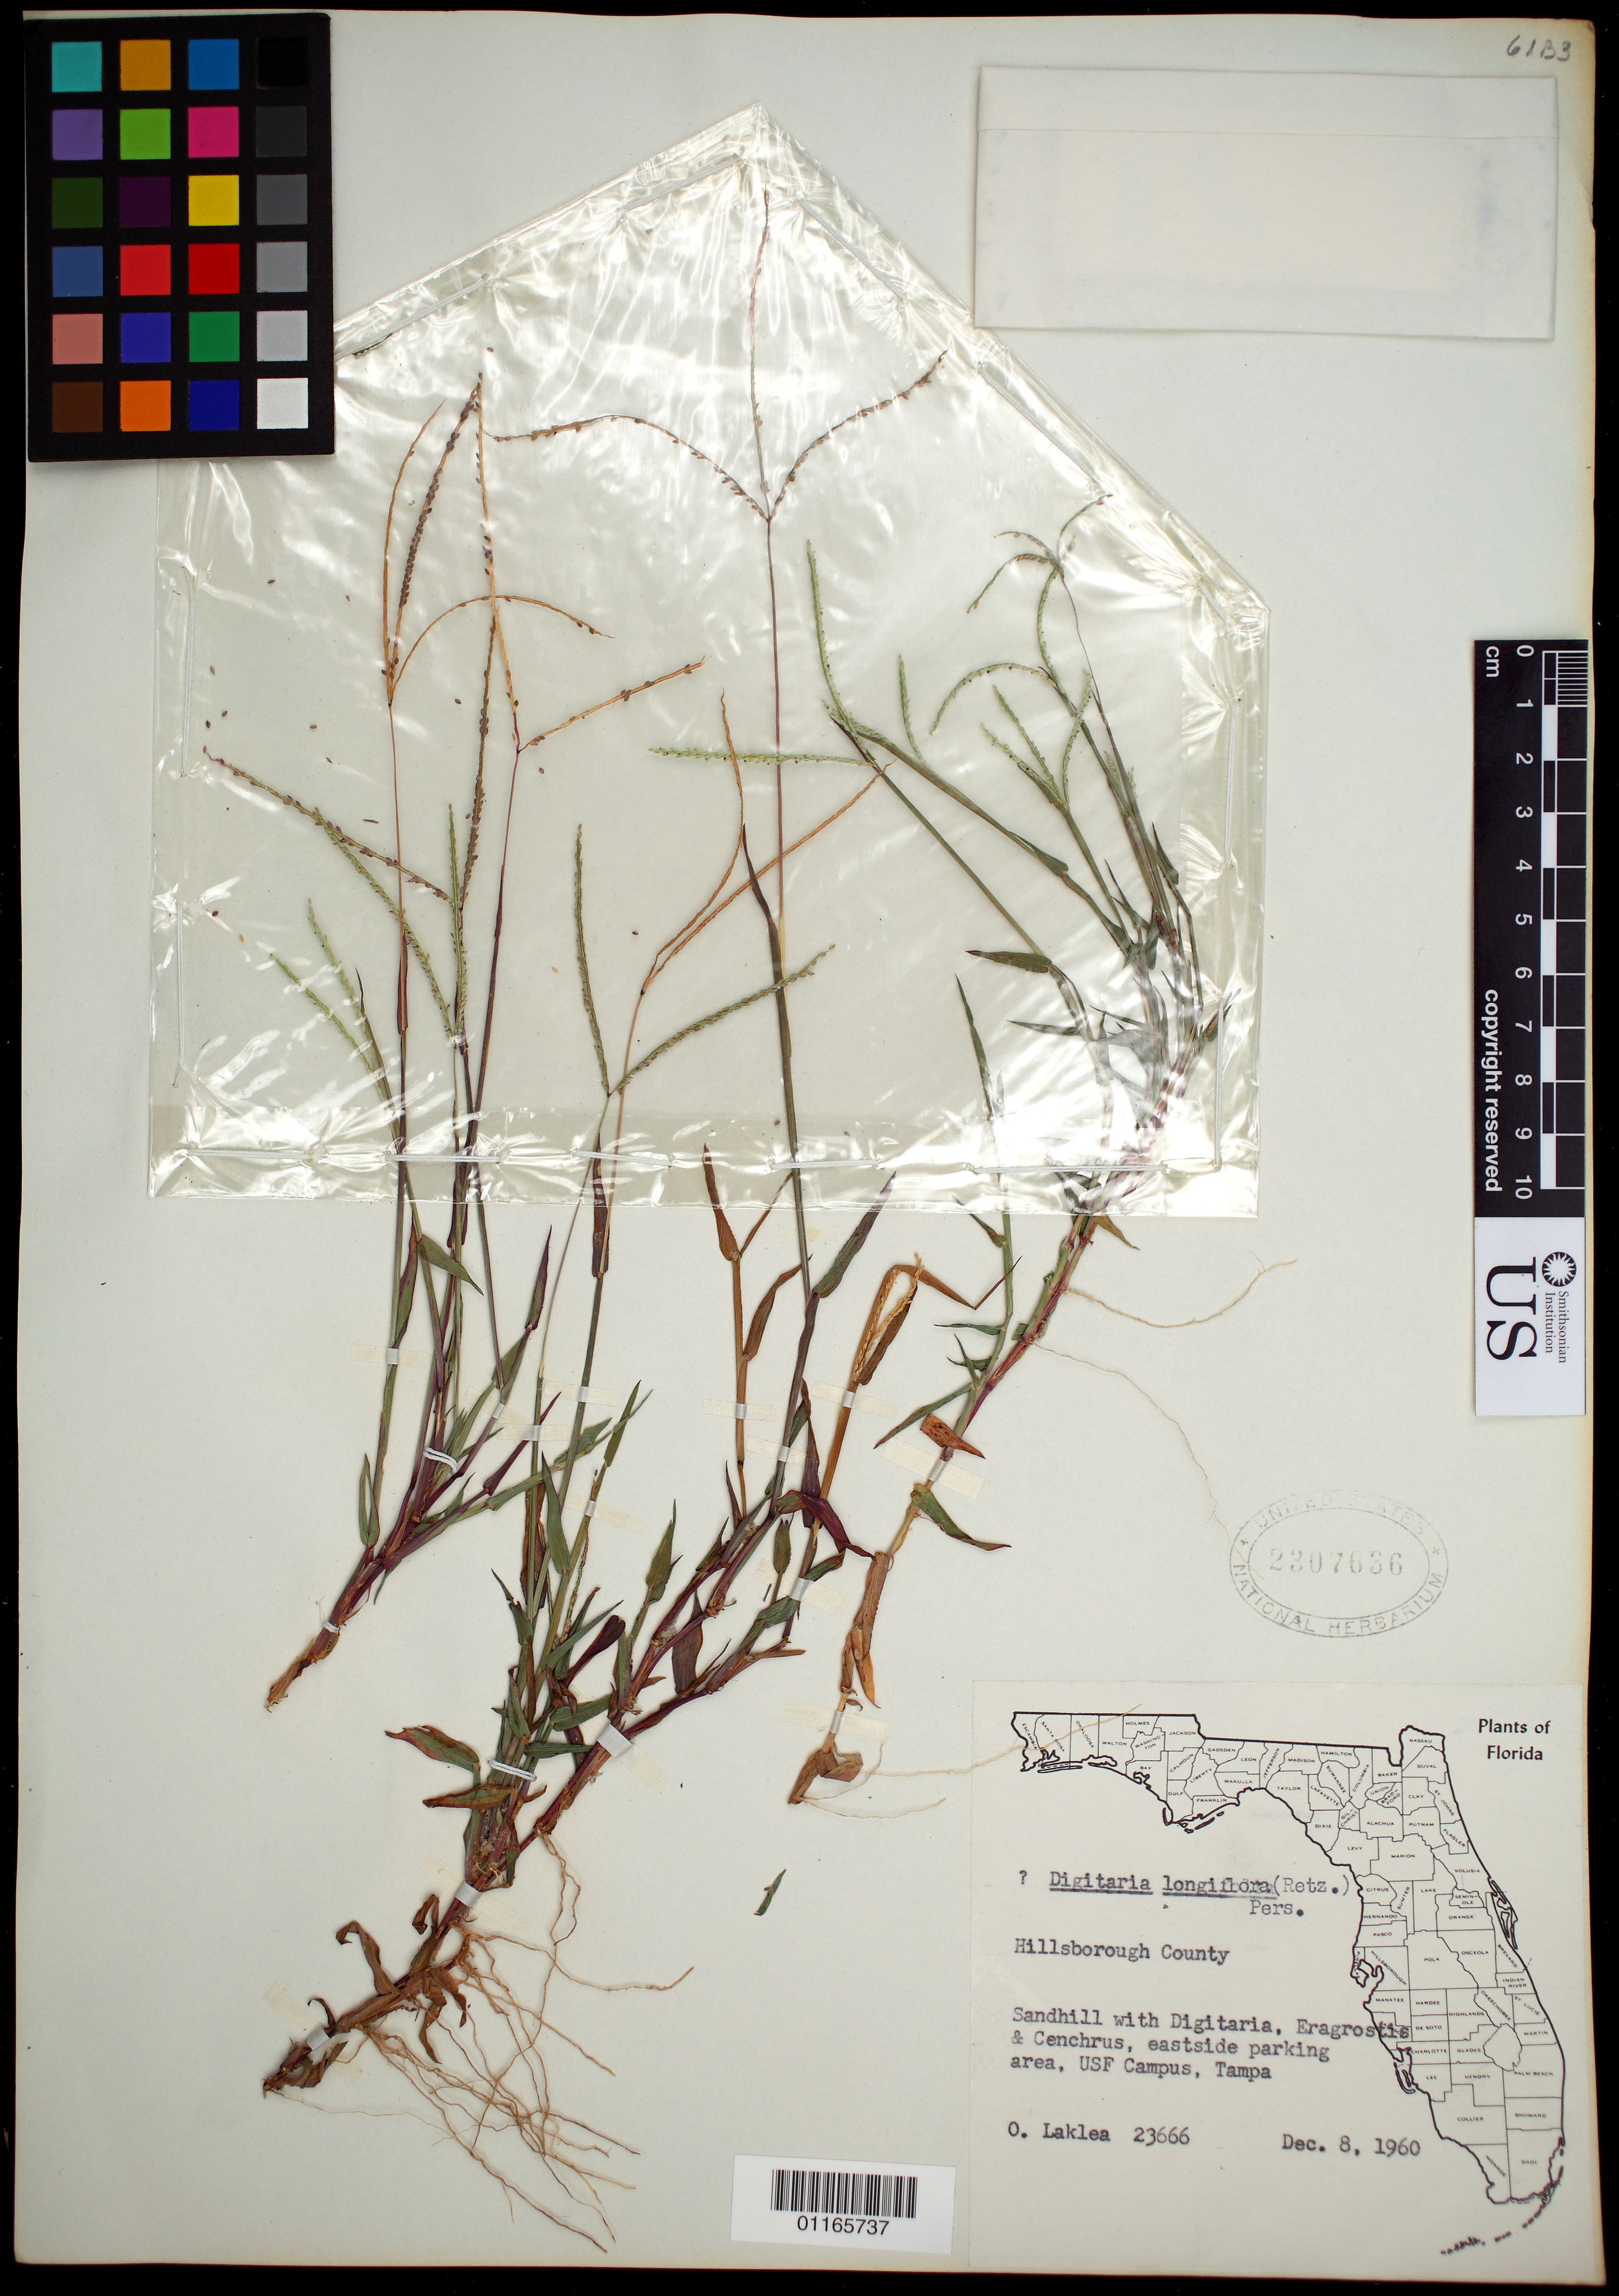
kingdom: Plantae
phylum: Tracheophyta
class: Liliopsida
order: Poales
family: Poaceae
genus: Digitaria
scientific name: Digitaria longiflora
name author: (Retz.) Pers.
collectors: O. Lakela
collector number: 23666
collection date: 1960-12-08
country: United States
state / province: Florida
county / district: Hillsborough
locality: Eastside parking area, USF Campus, Tampa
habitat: Sandhill with Digitaria, Eragrostis & Cenchrus.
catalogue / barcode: US 2307636